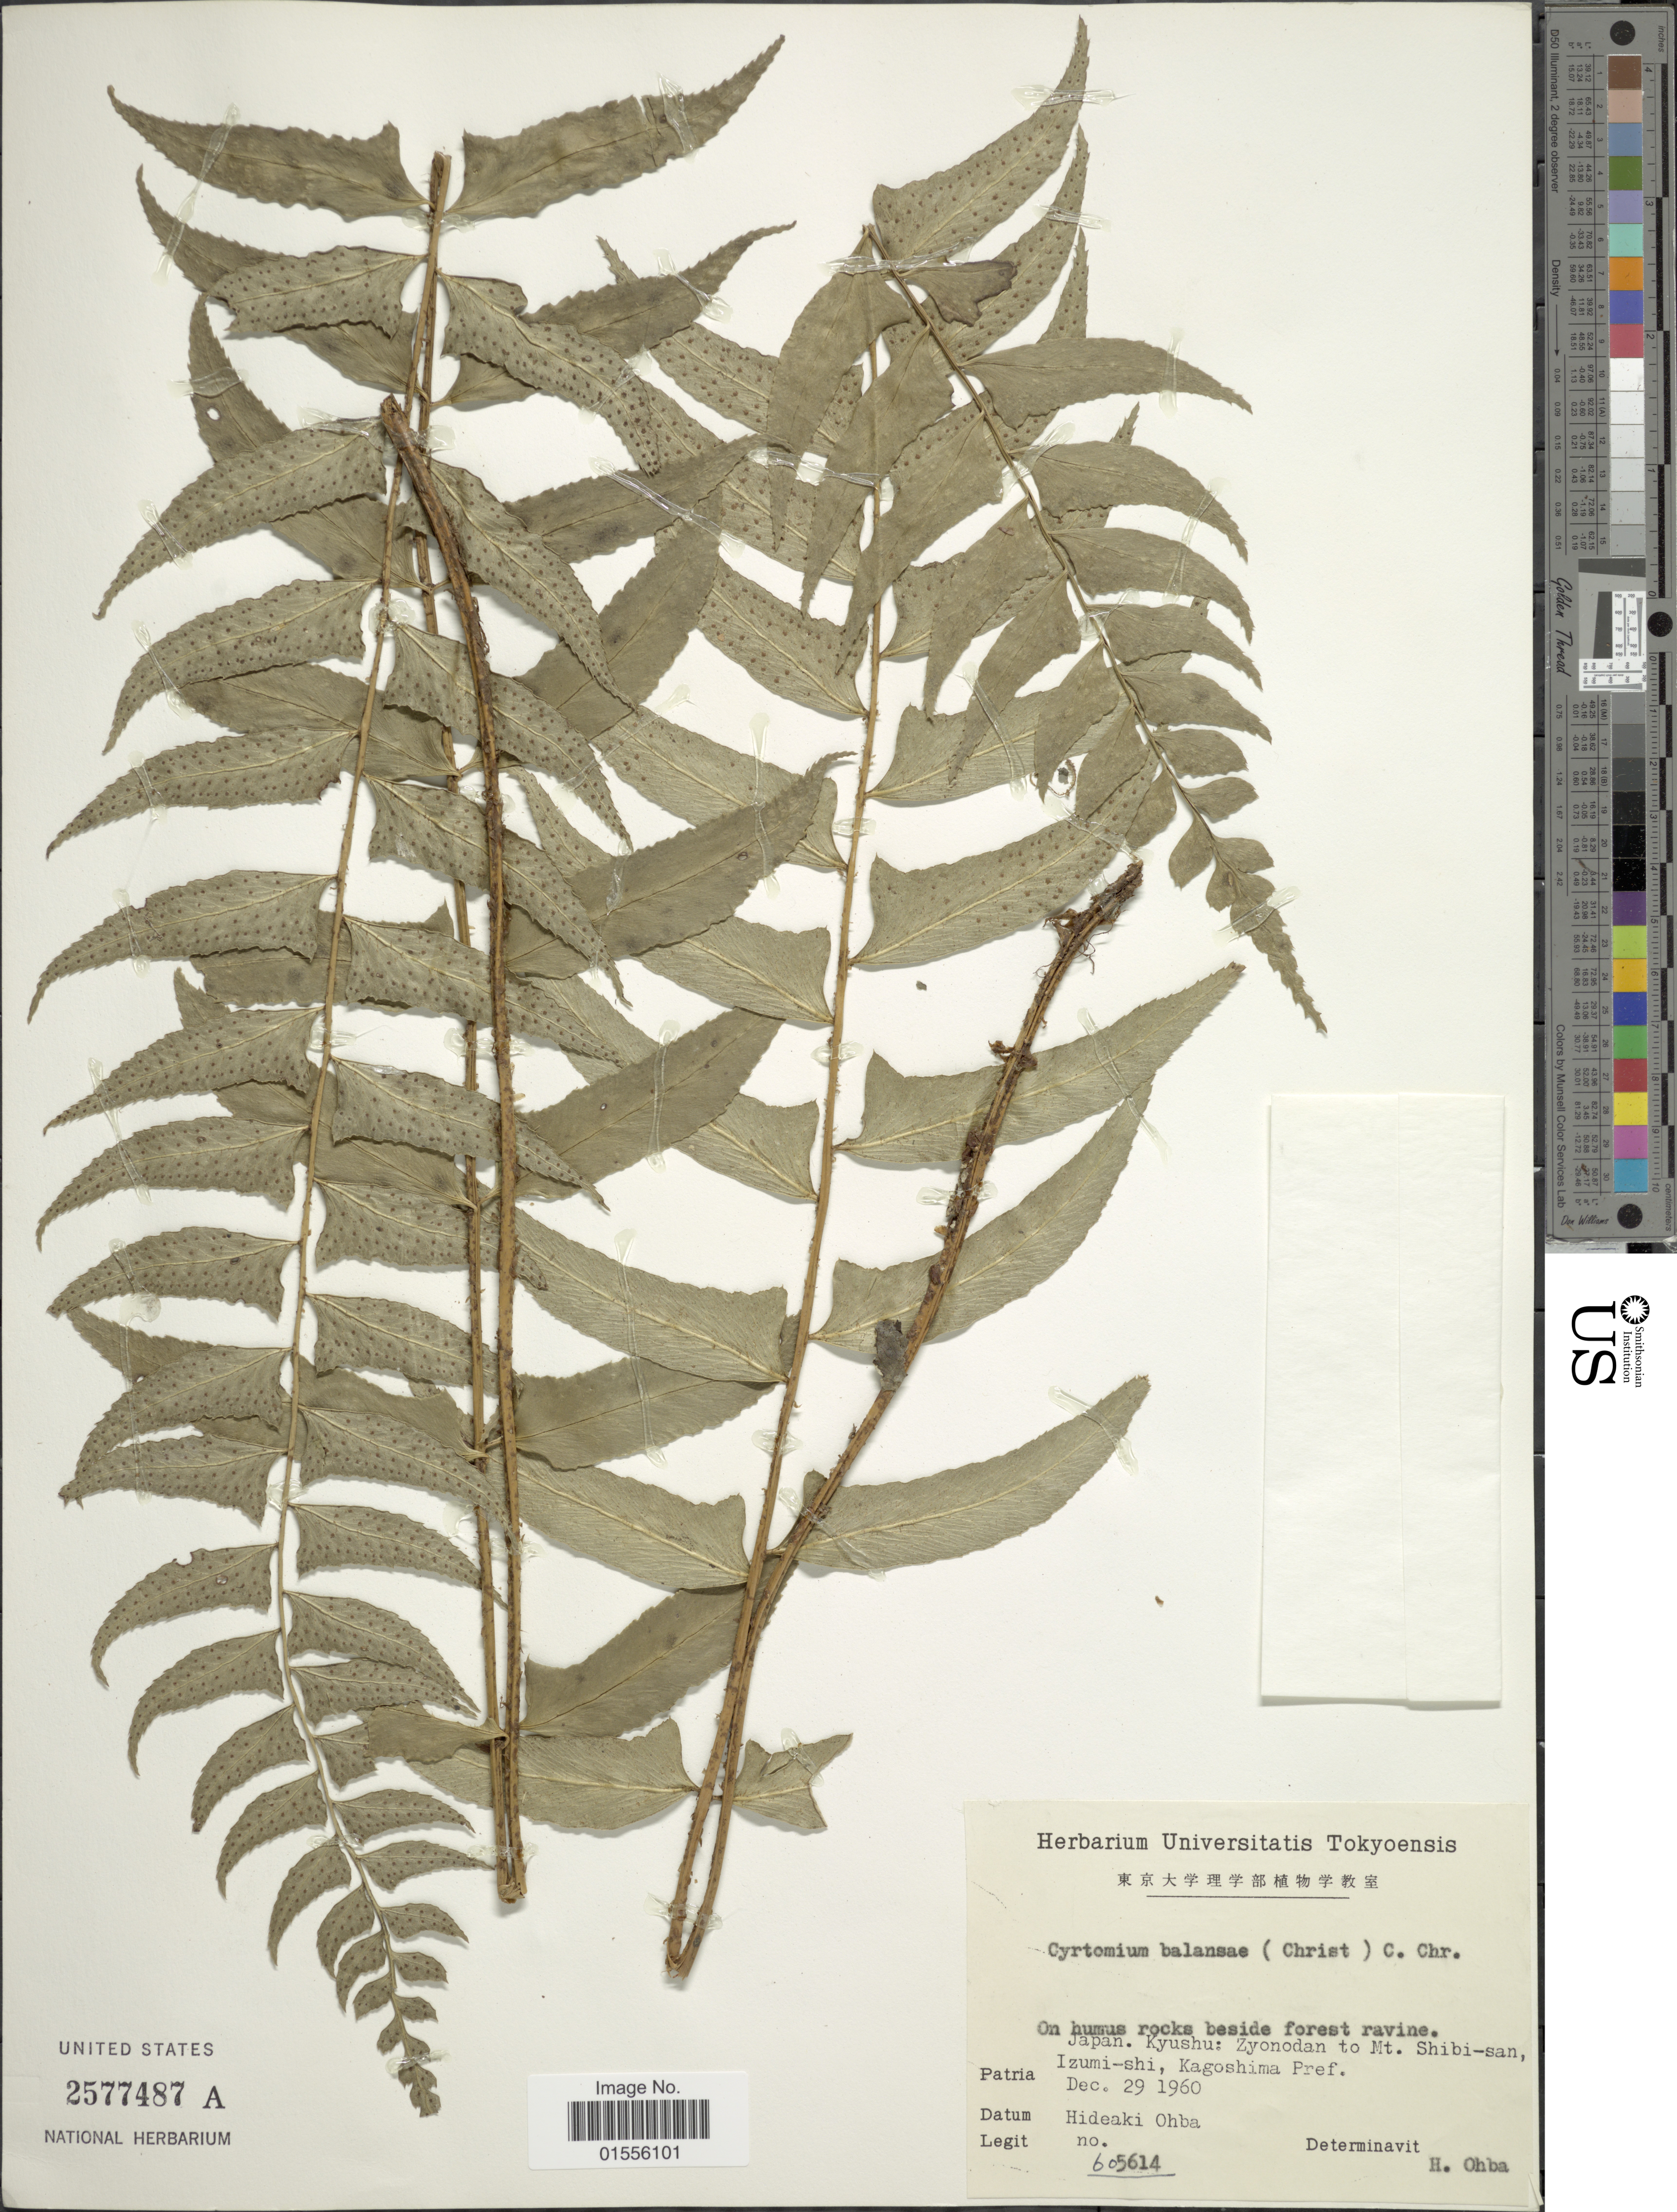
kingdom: Plantae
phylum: Tracheophyta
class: Polypodiopsida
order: Polypodiales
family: Dryopteridaceae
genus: Cyrtomium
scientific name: Cyrtomium balansae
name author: (Christ) C. Chr.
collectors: H. Ohba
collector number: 605614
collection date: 1960-12-29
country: Japan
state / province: Kagosima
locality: Kyushu: Zyonodan to Mt Shibi-san, Izumi-shi, Kagoshima Pref.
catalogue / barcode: US 2577487A